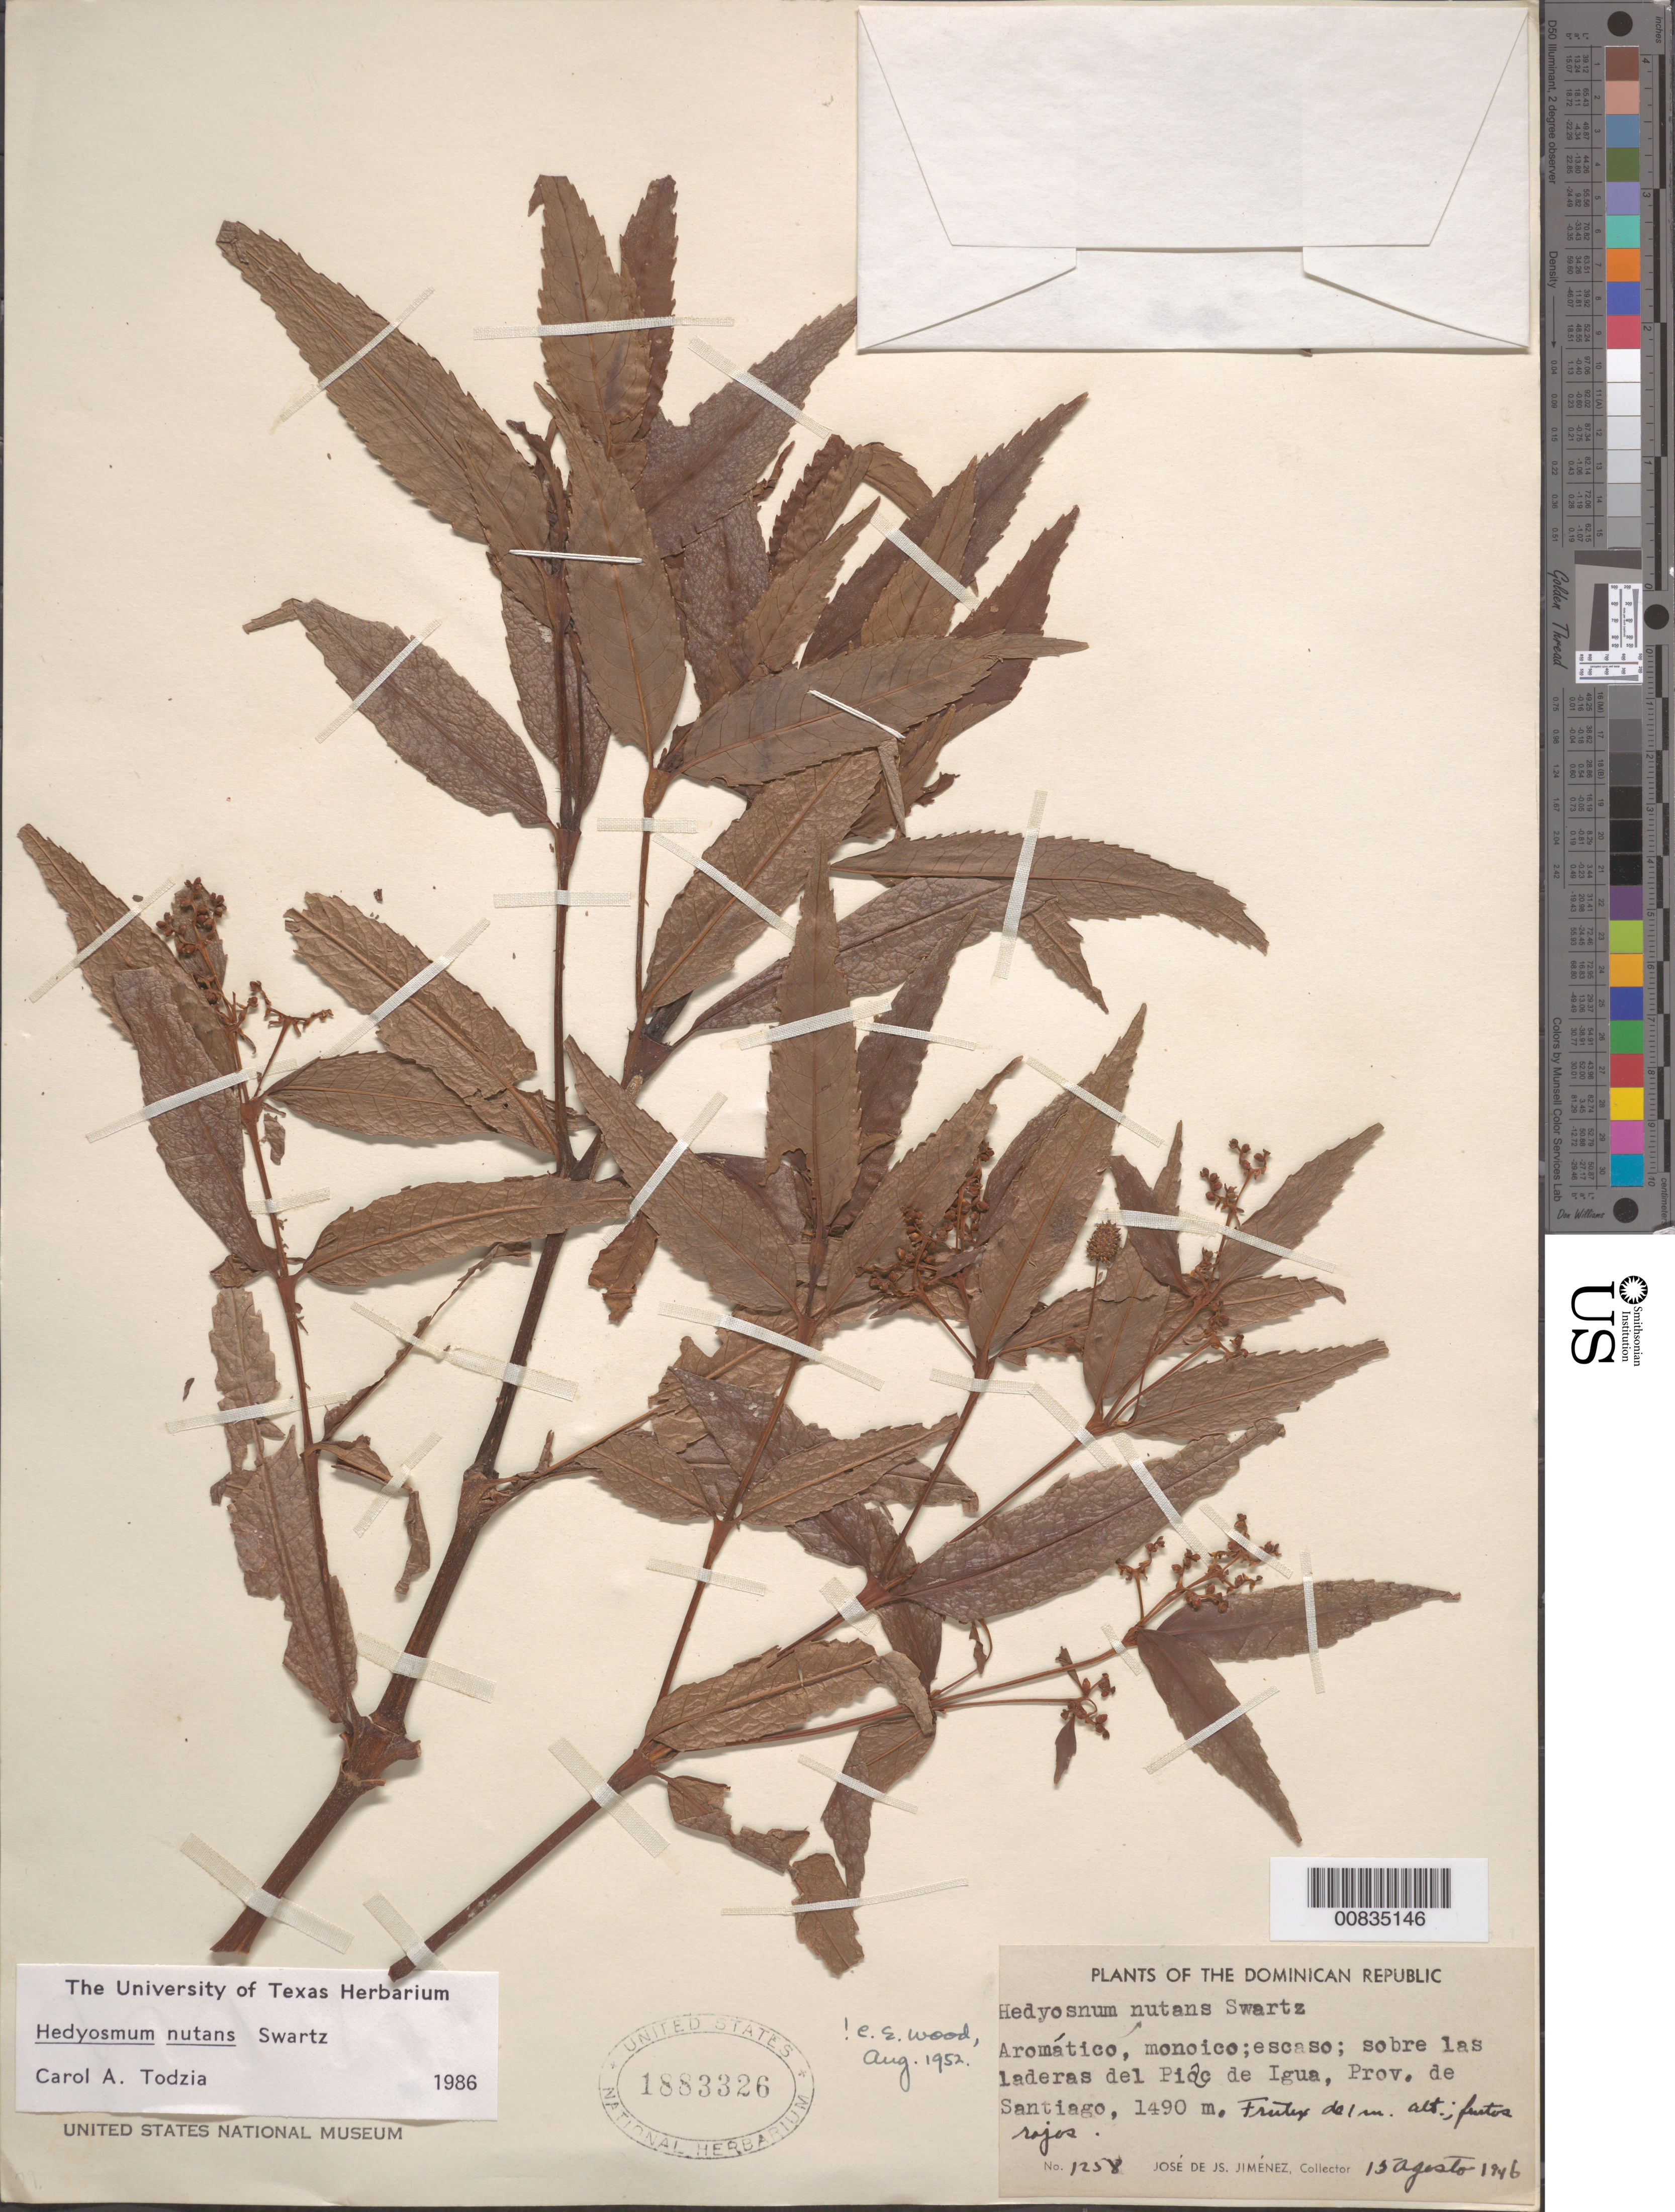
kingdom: Plantae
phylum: Tracheophyta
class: Magnoliopsida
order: Chloranthales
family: Chloranthaceae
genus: Hedyosmum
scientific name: Hedyosmum nutans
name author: Sw.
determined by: Todzia, C. A., (TEX), University of Texas Austin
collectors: J. J. Jiménez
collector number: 1258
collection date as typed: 15 Aug 1946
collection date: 1946-08-15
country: Dominican Republic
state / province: Santiago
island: Hispaniola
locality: Sobre las laderas del Pico de Igua.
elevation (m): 1490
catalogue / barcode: US 1883326